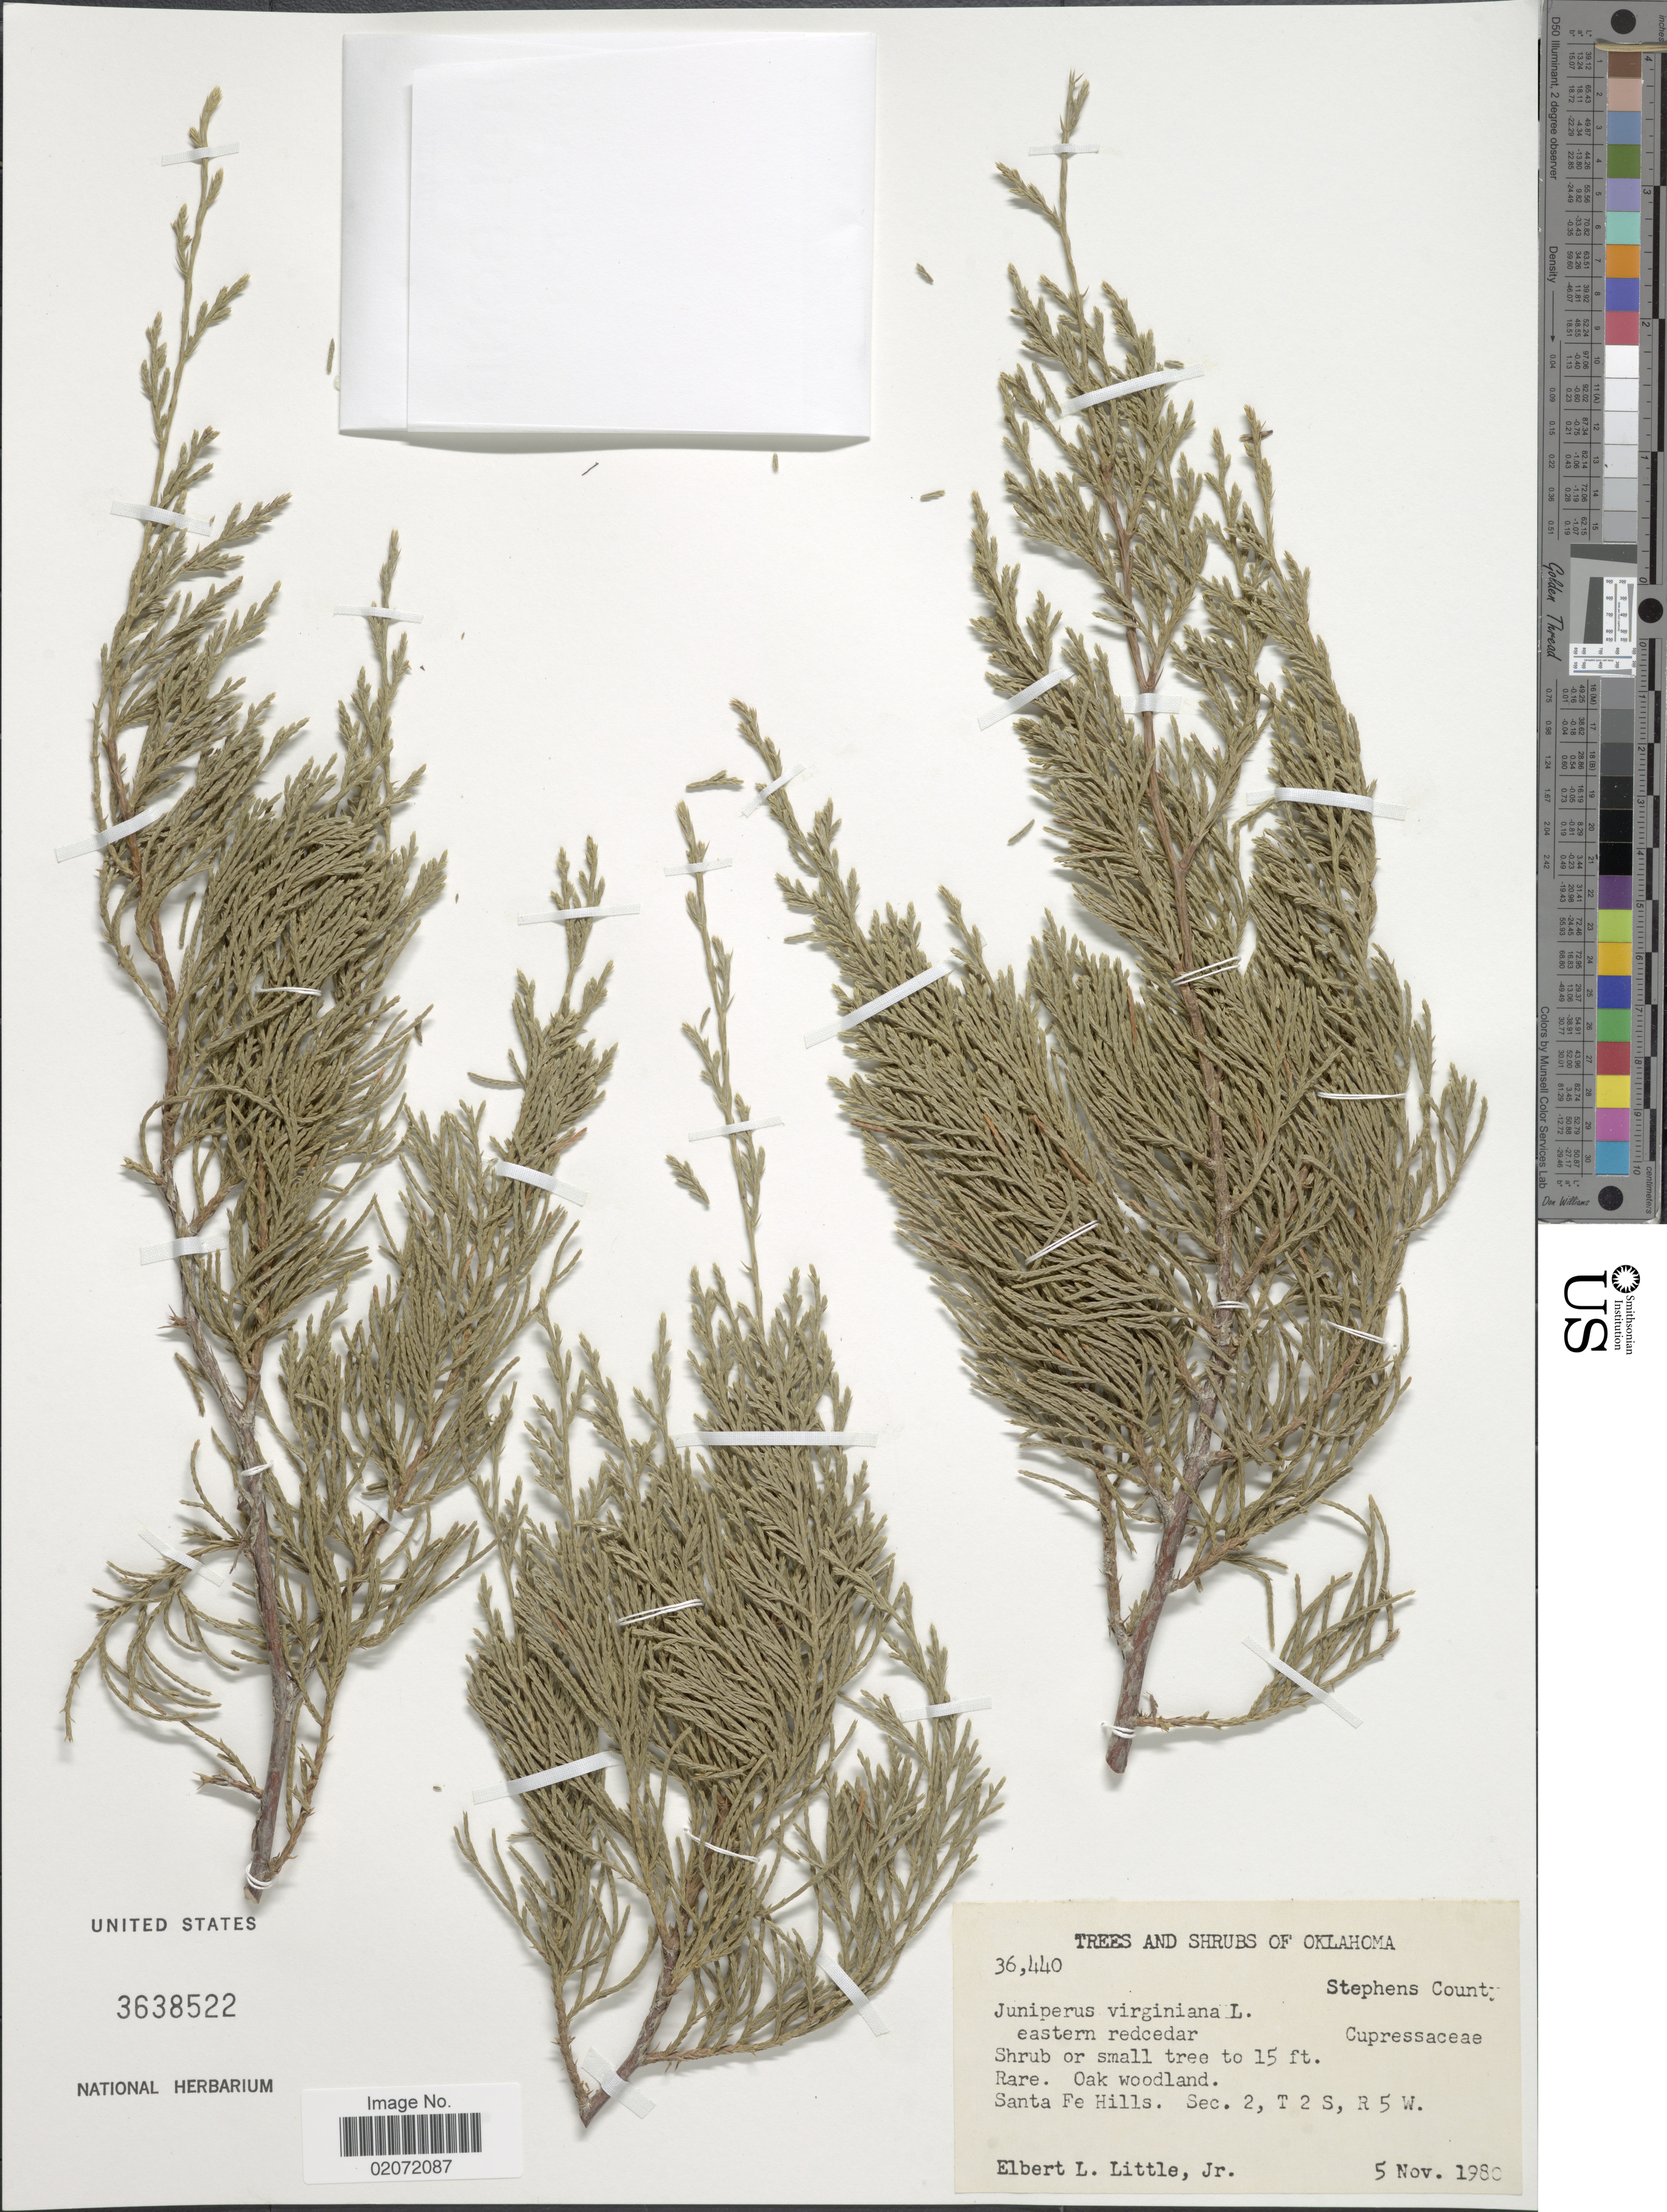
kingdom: Plantae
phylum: Tracheophyta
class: Pinopsida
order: Pinales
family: Cupressaceae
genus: Juniperus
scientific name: Juniperus virginiana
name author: L.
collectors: E. L. Little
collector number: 36440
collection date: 1980-11-05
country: United States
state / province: Oklahoma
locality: Stephens County. Oak woodland, Santa Fe Hills. Sec. 2, T 2 S, R 5 W.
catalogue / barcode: US 3638522